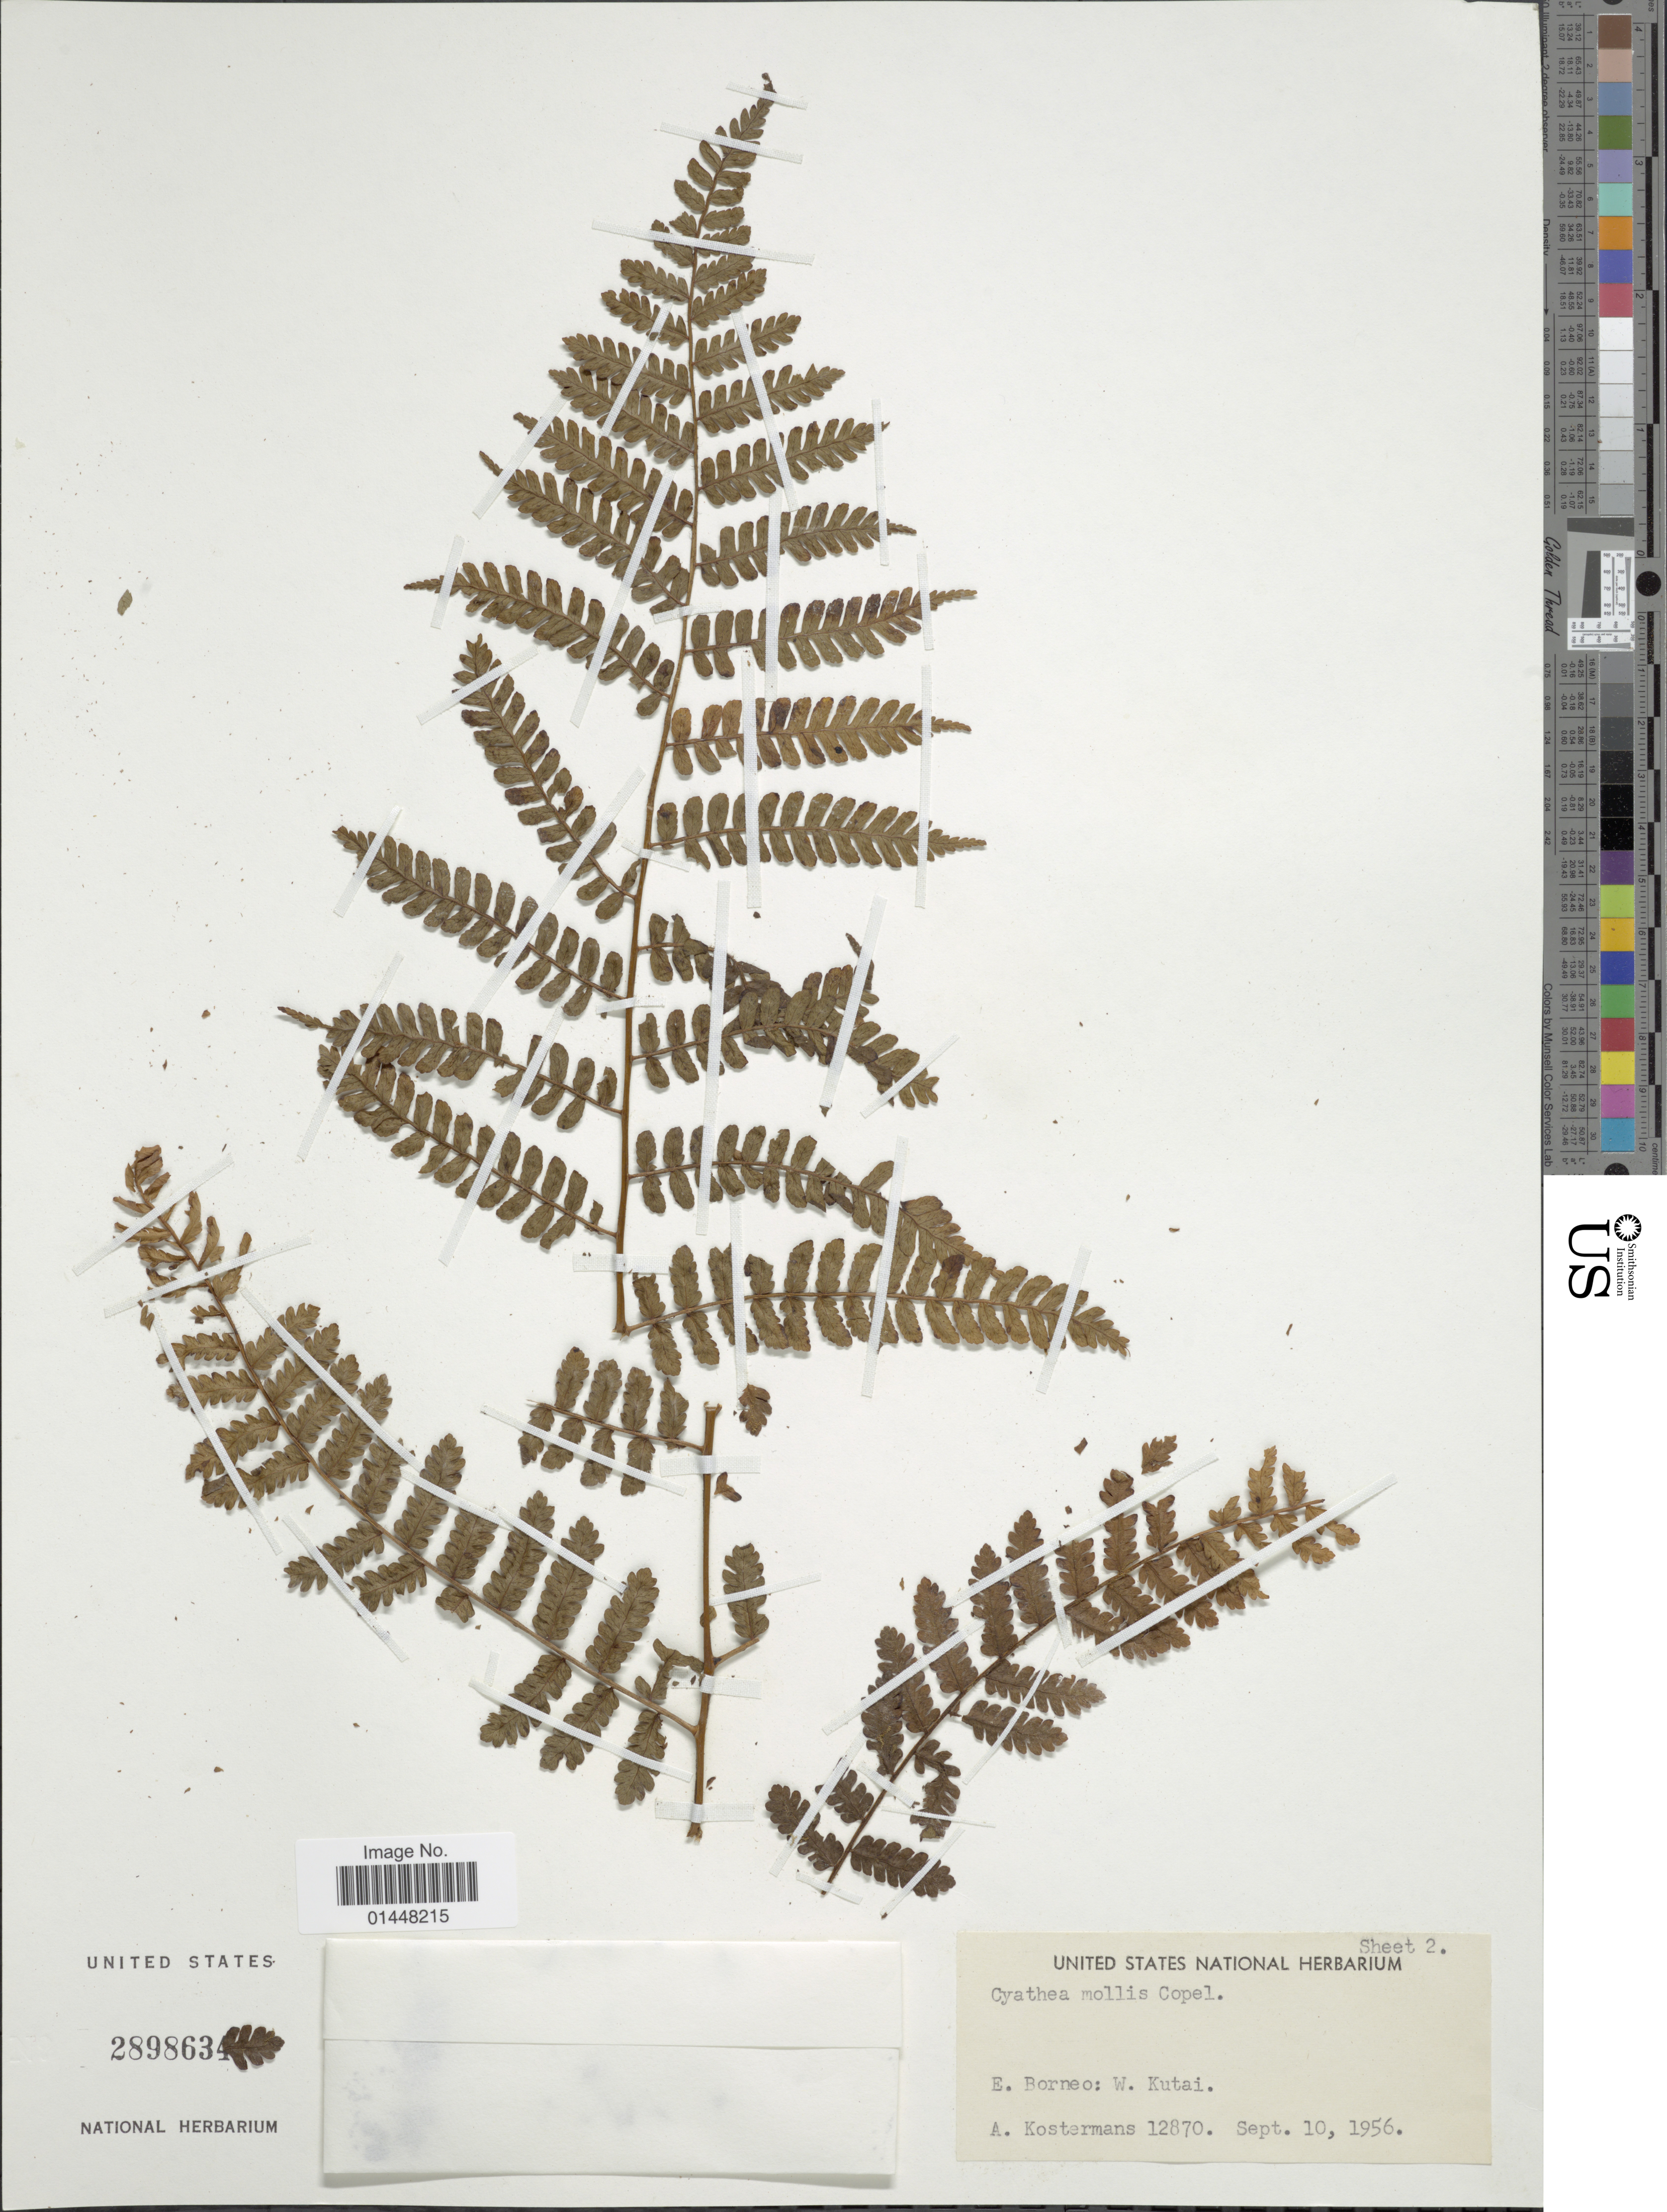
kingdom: Plantae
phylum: Tracheophyta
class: Polypodiopsida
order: Cyatheales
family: Cyatheaceae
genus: Gymnosphaera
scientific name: Gymnosphaera trichophora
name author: (Copel.) Copel.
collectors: A. J. G. Kostermans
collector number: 12870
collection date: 1956-09-10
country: Indonesia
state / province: Kalimantan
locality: E. Borneo.: W. Kutai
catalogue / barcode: US 2898634